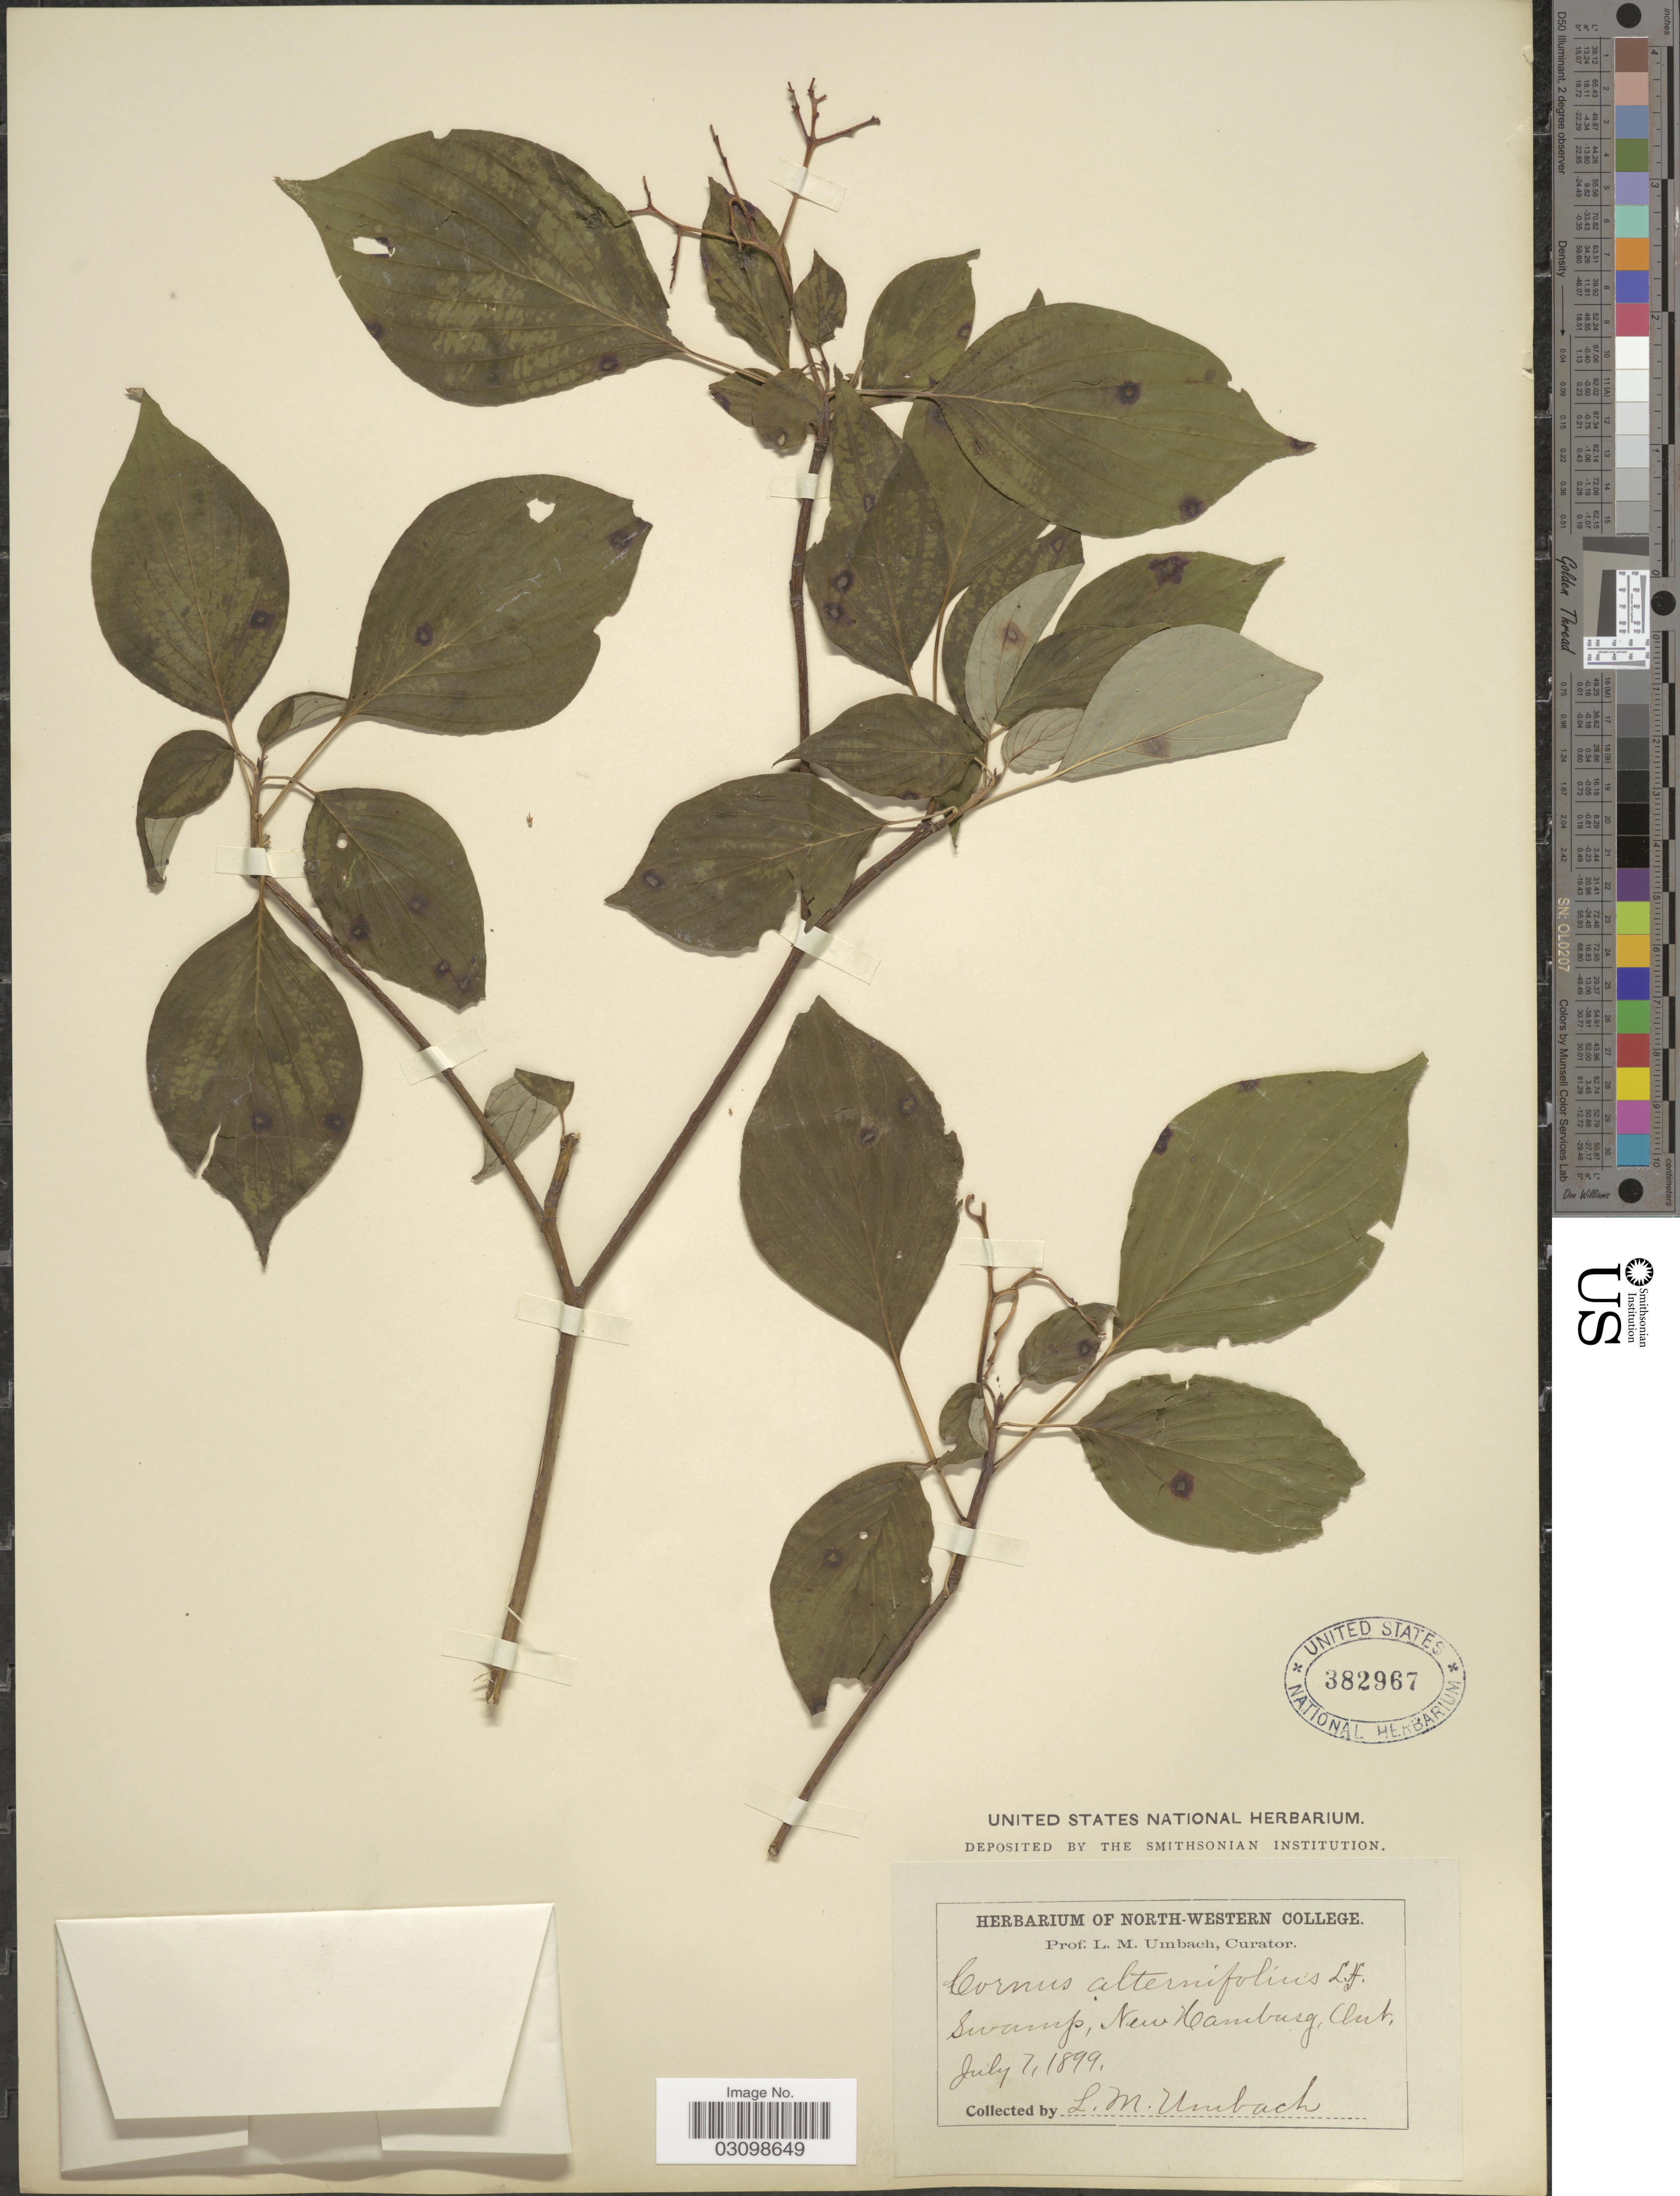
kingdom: Plantae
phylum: Tracheophyta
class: Magnoliopsida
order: Cornales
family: Cornaceae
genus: Cornus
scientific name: Cornus alternifolia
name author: L.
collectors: L. M. Umbach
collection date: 1899-07-07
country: Canada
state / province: Ontario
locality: Swamp, New Hamburg.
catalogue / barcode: US 382967